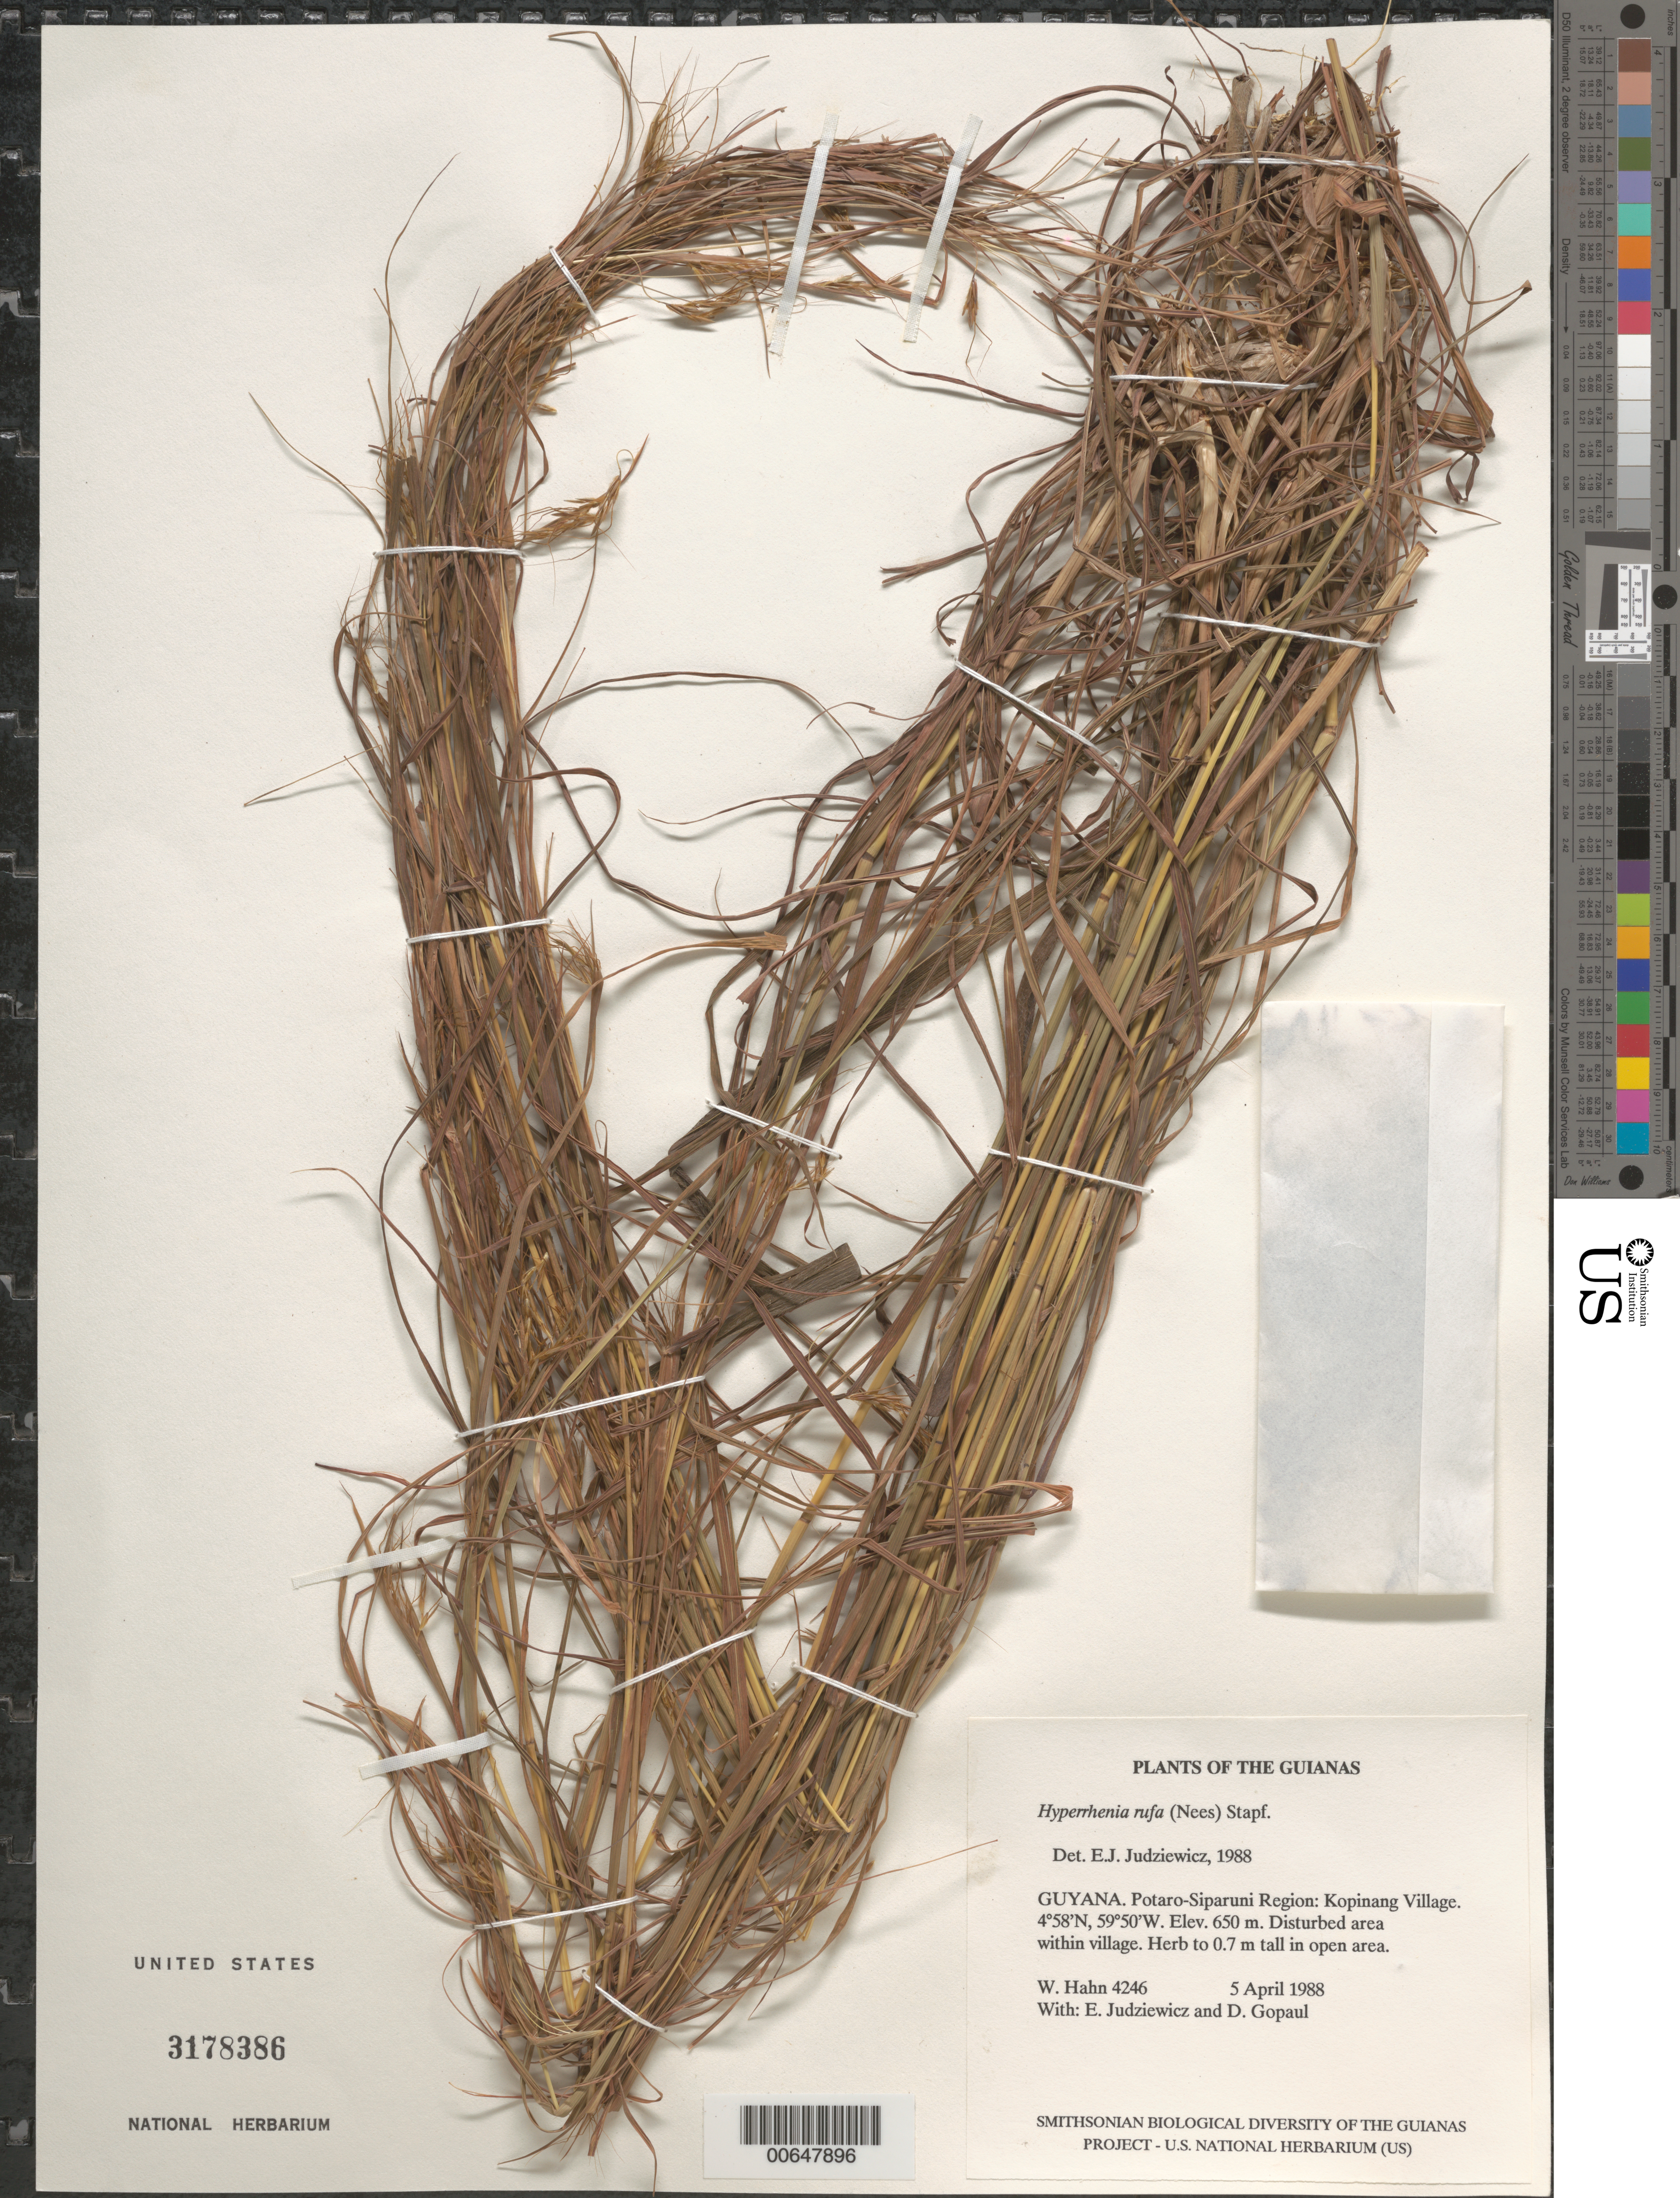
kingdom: Plantae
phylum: Tracheophyta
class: Liliopsida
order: Poales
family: Poaceae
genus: Hyparrhenia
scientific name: Hyparrhenia rufa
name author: (Nees) Stapf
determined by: Judziewicz, E. J.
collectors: W. Hahn, E. J. Judziewicz & D. Gopaul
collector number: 4246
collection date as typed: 5 April 1988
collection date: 1988-04-05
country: Guyana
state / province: Potaro-Siparuni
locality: Kopinang Village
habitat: Disturbed area within village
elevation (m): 650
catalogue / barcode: US 3178386